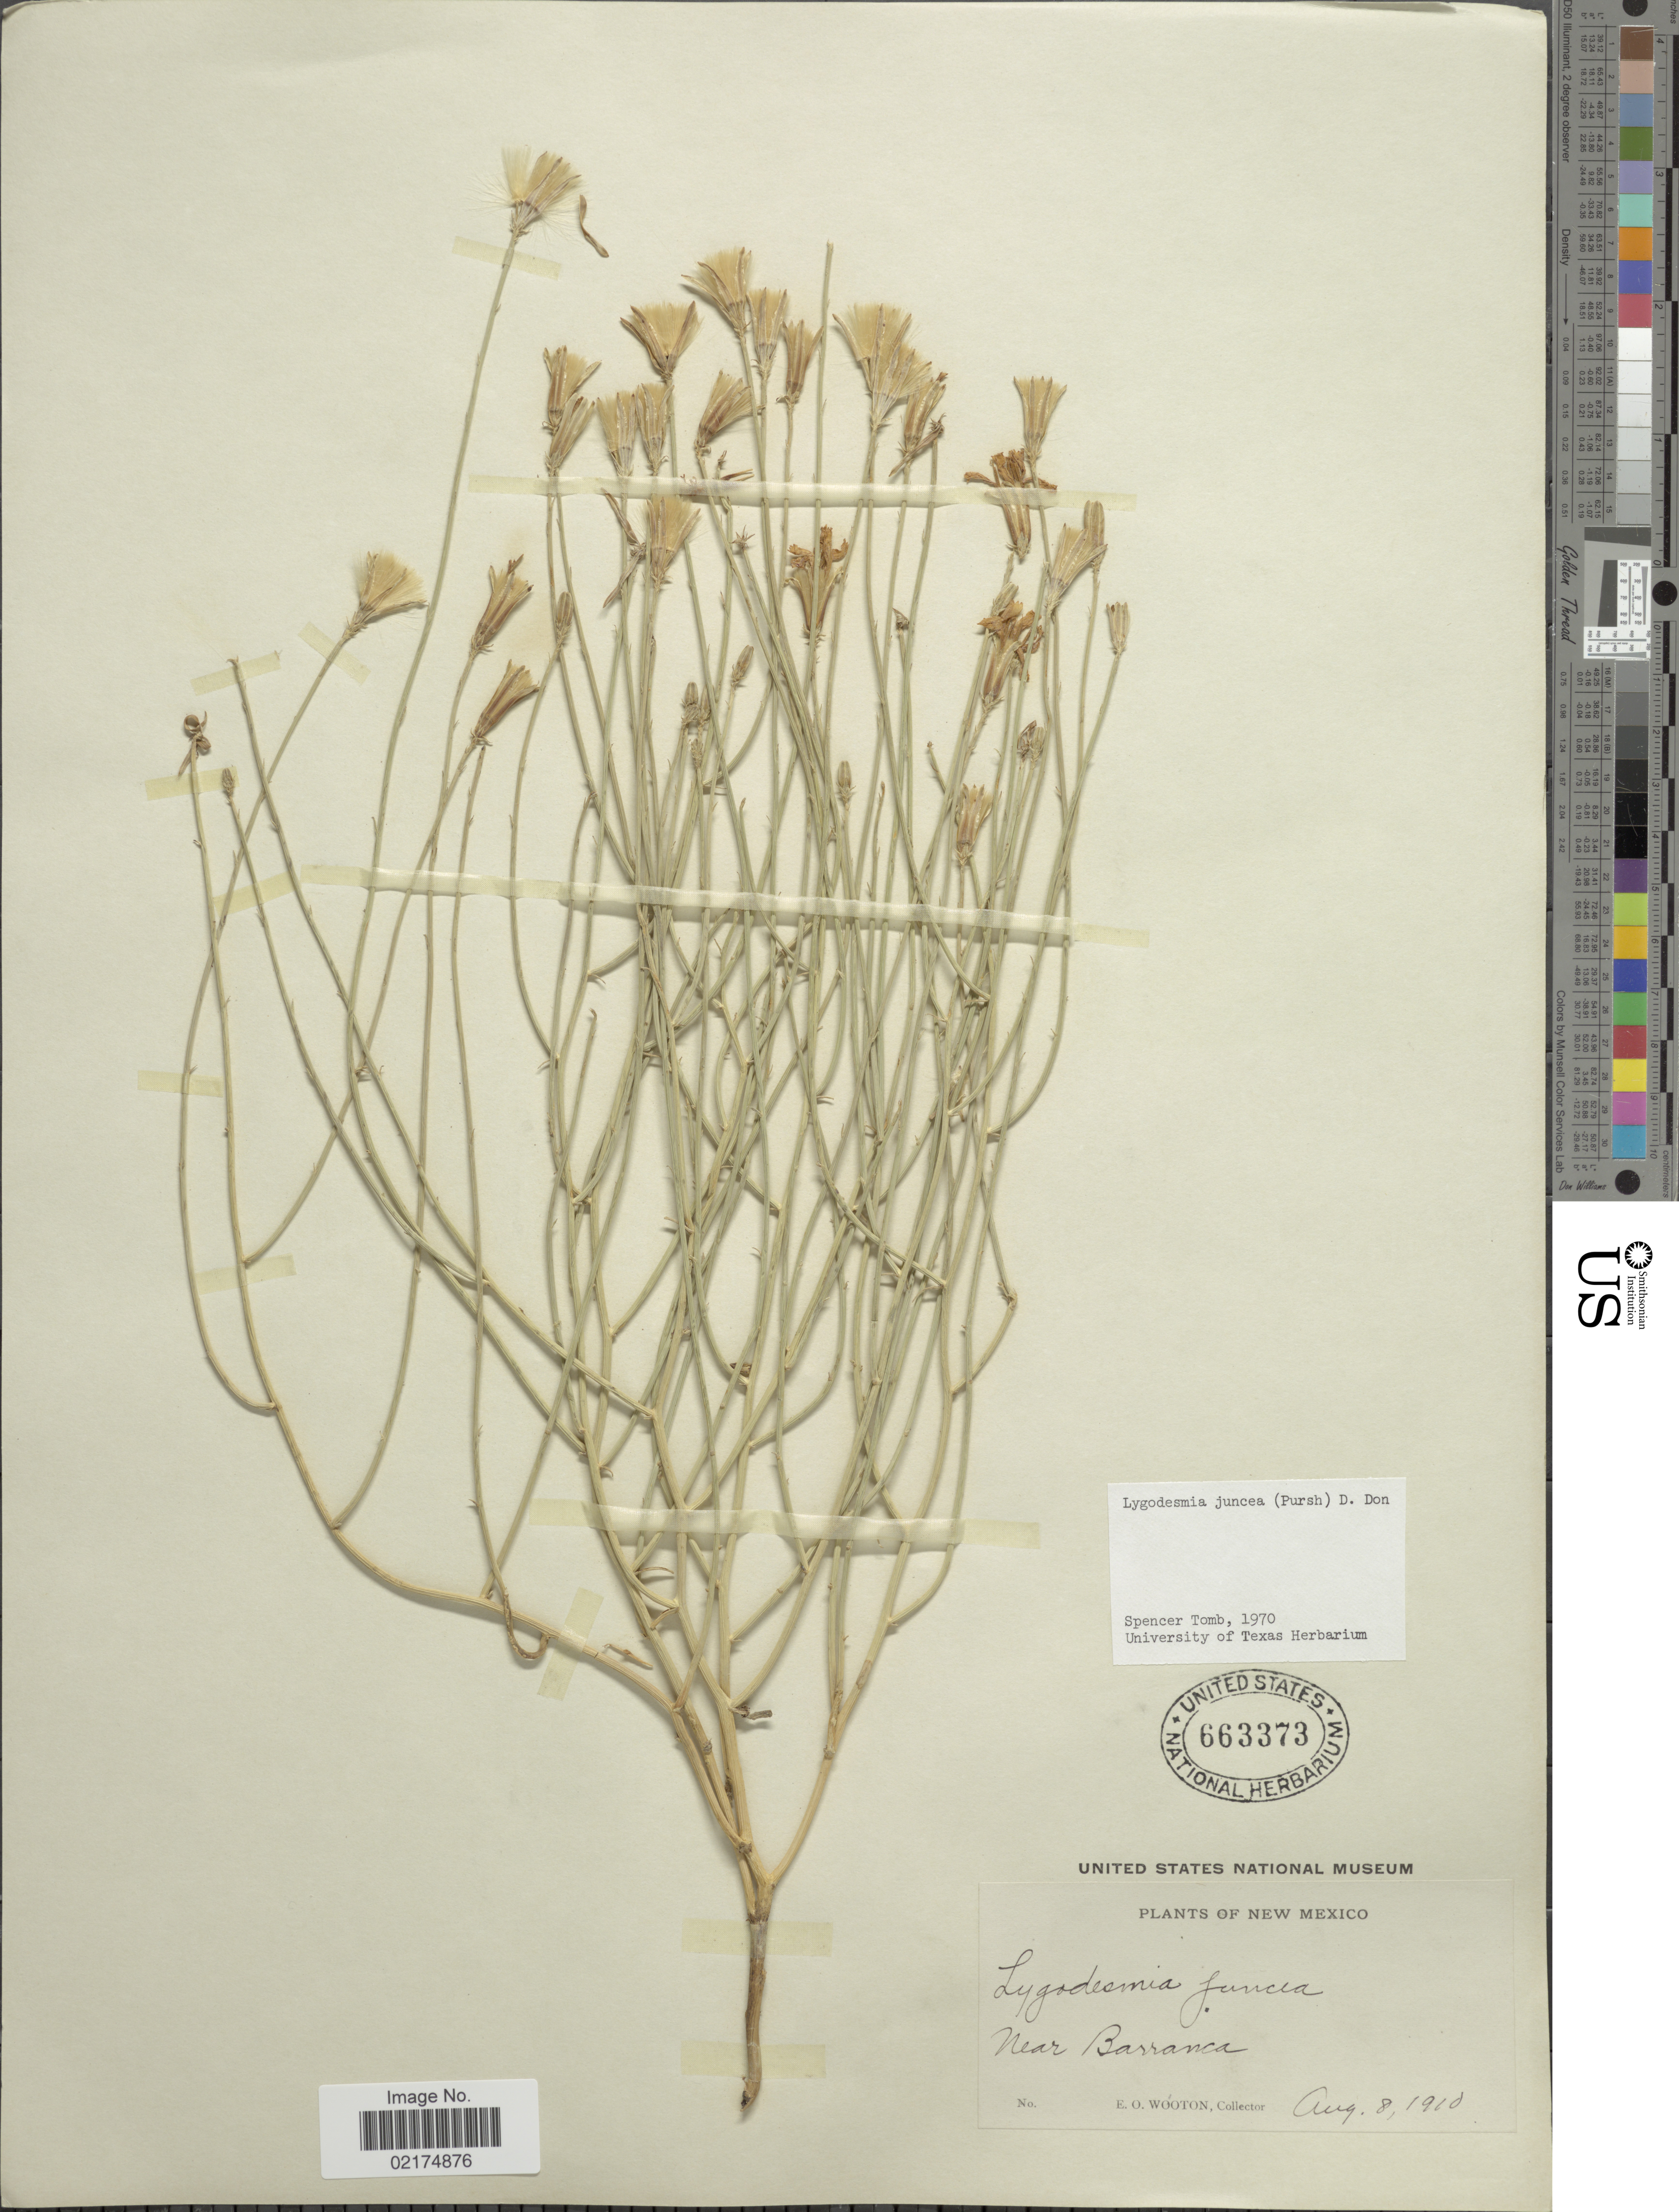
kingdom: Plantae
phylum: Tracheophyta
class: Magnoliopsida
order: Asterales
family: Asteraceae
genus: Lygodesmia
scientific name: Lygodesmia juncea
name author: D. Don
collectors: E. O. Wooton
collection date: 1910-08-08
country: United States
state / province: New Mexico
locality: Near Barranca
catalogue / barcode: US 663373